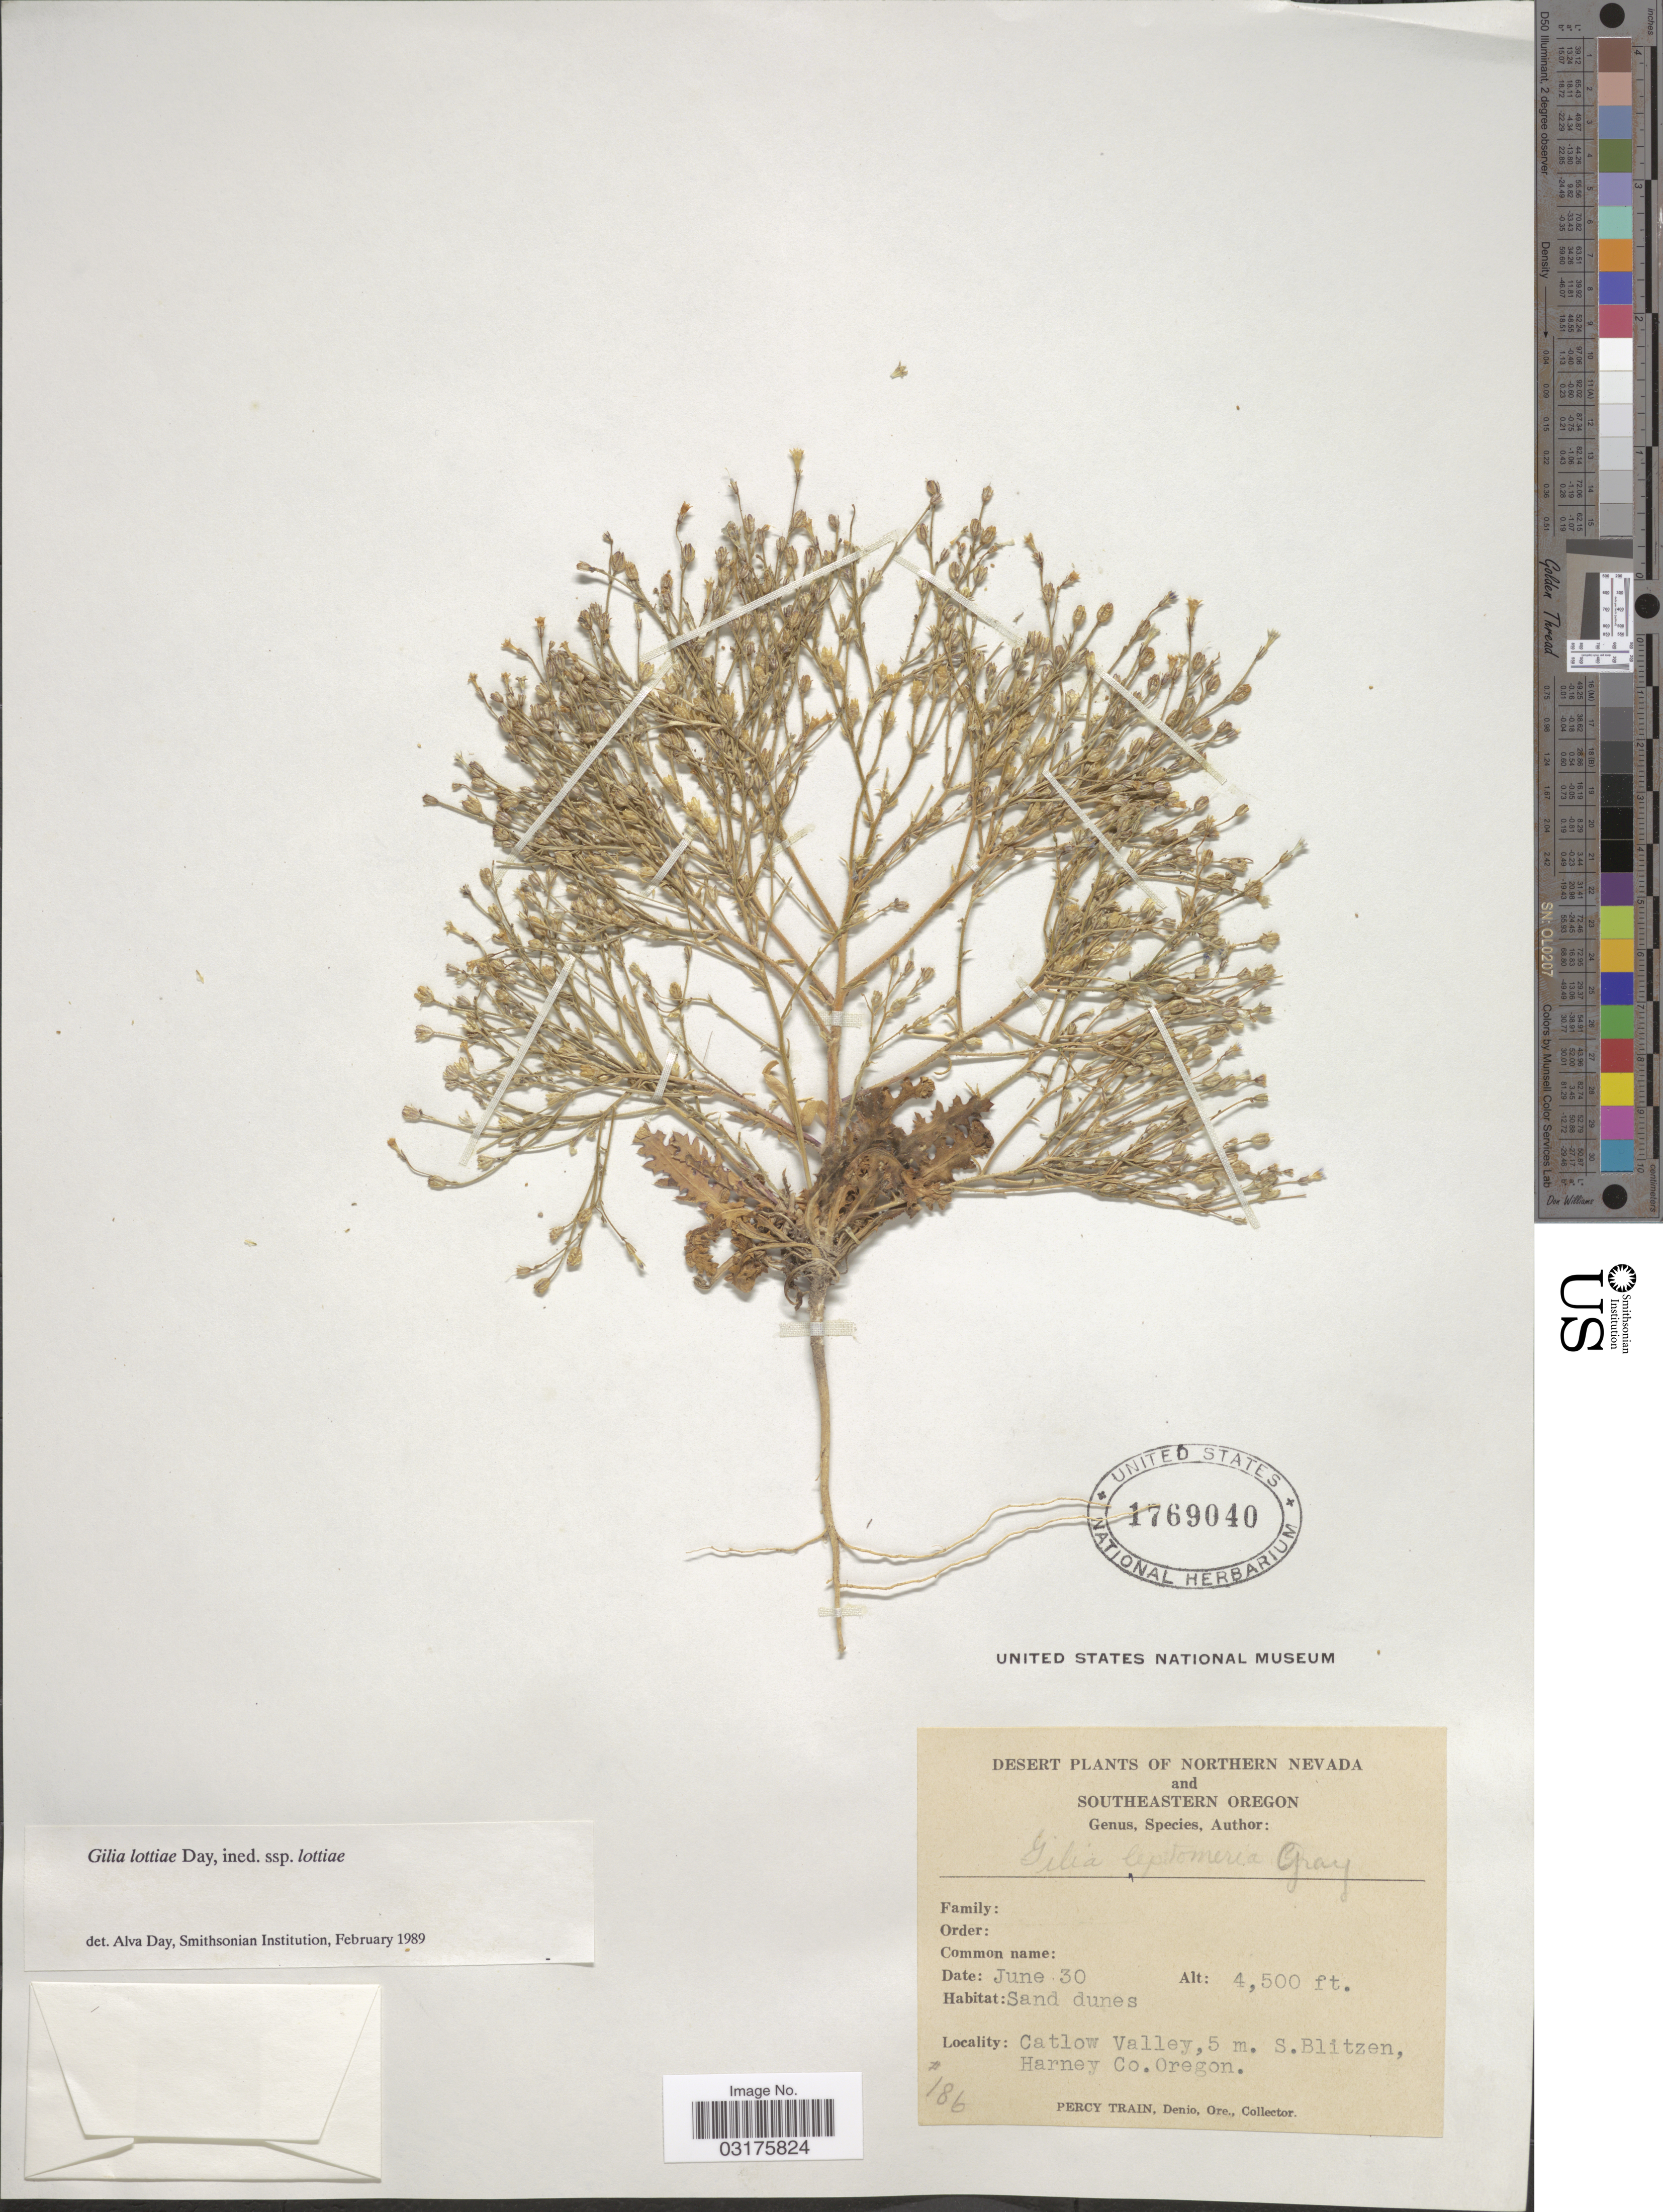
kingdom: Plantae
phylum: Tracheophyta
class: Magnoliopsida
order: Ericales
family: Polemoniaceae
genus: Aliciella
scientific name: Aliciella lottiae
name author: (A.G. Day) J.M. Porter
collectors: P. Train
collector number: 186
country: United States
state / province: Oregon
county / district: Harney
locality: Catlow Valley, 5 mi. S. Blitzen, Harney Co.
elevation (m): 1372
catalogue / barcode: US 1769040